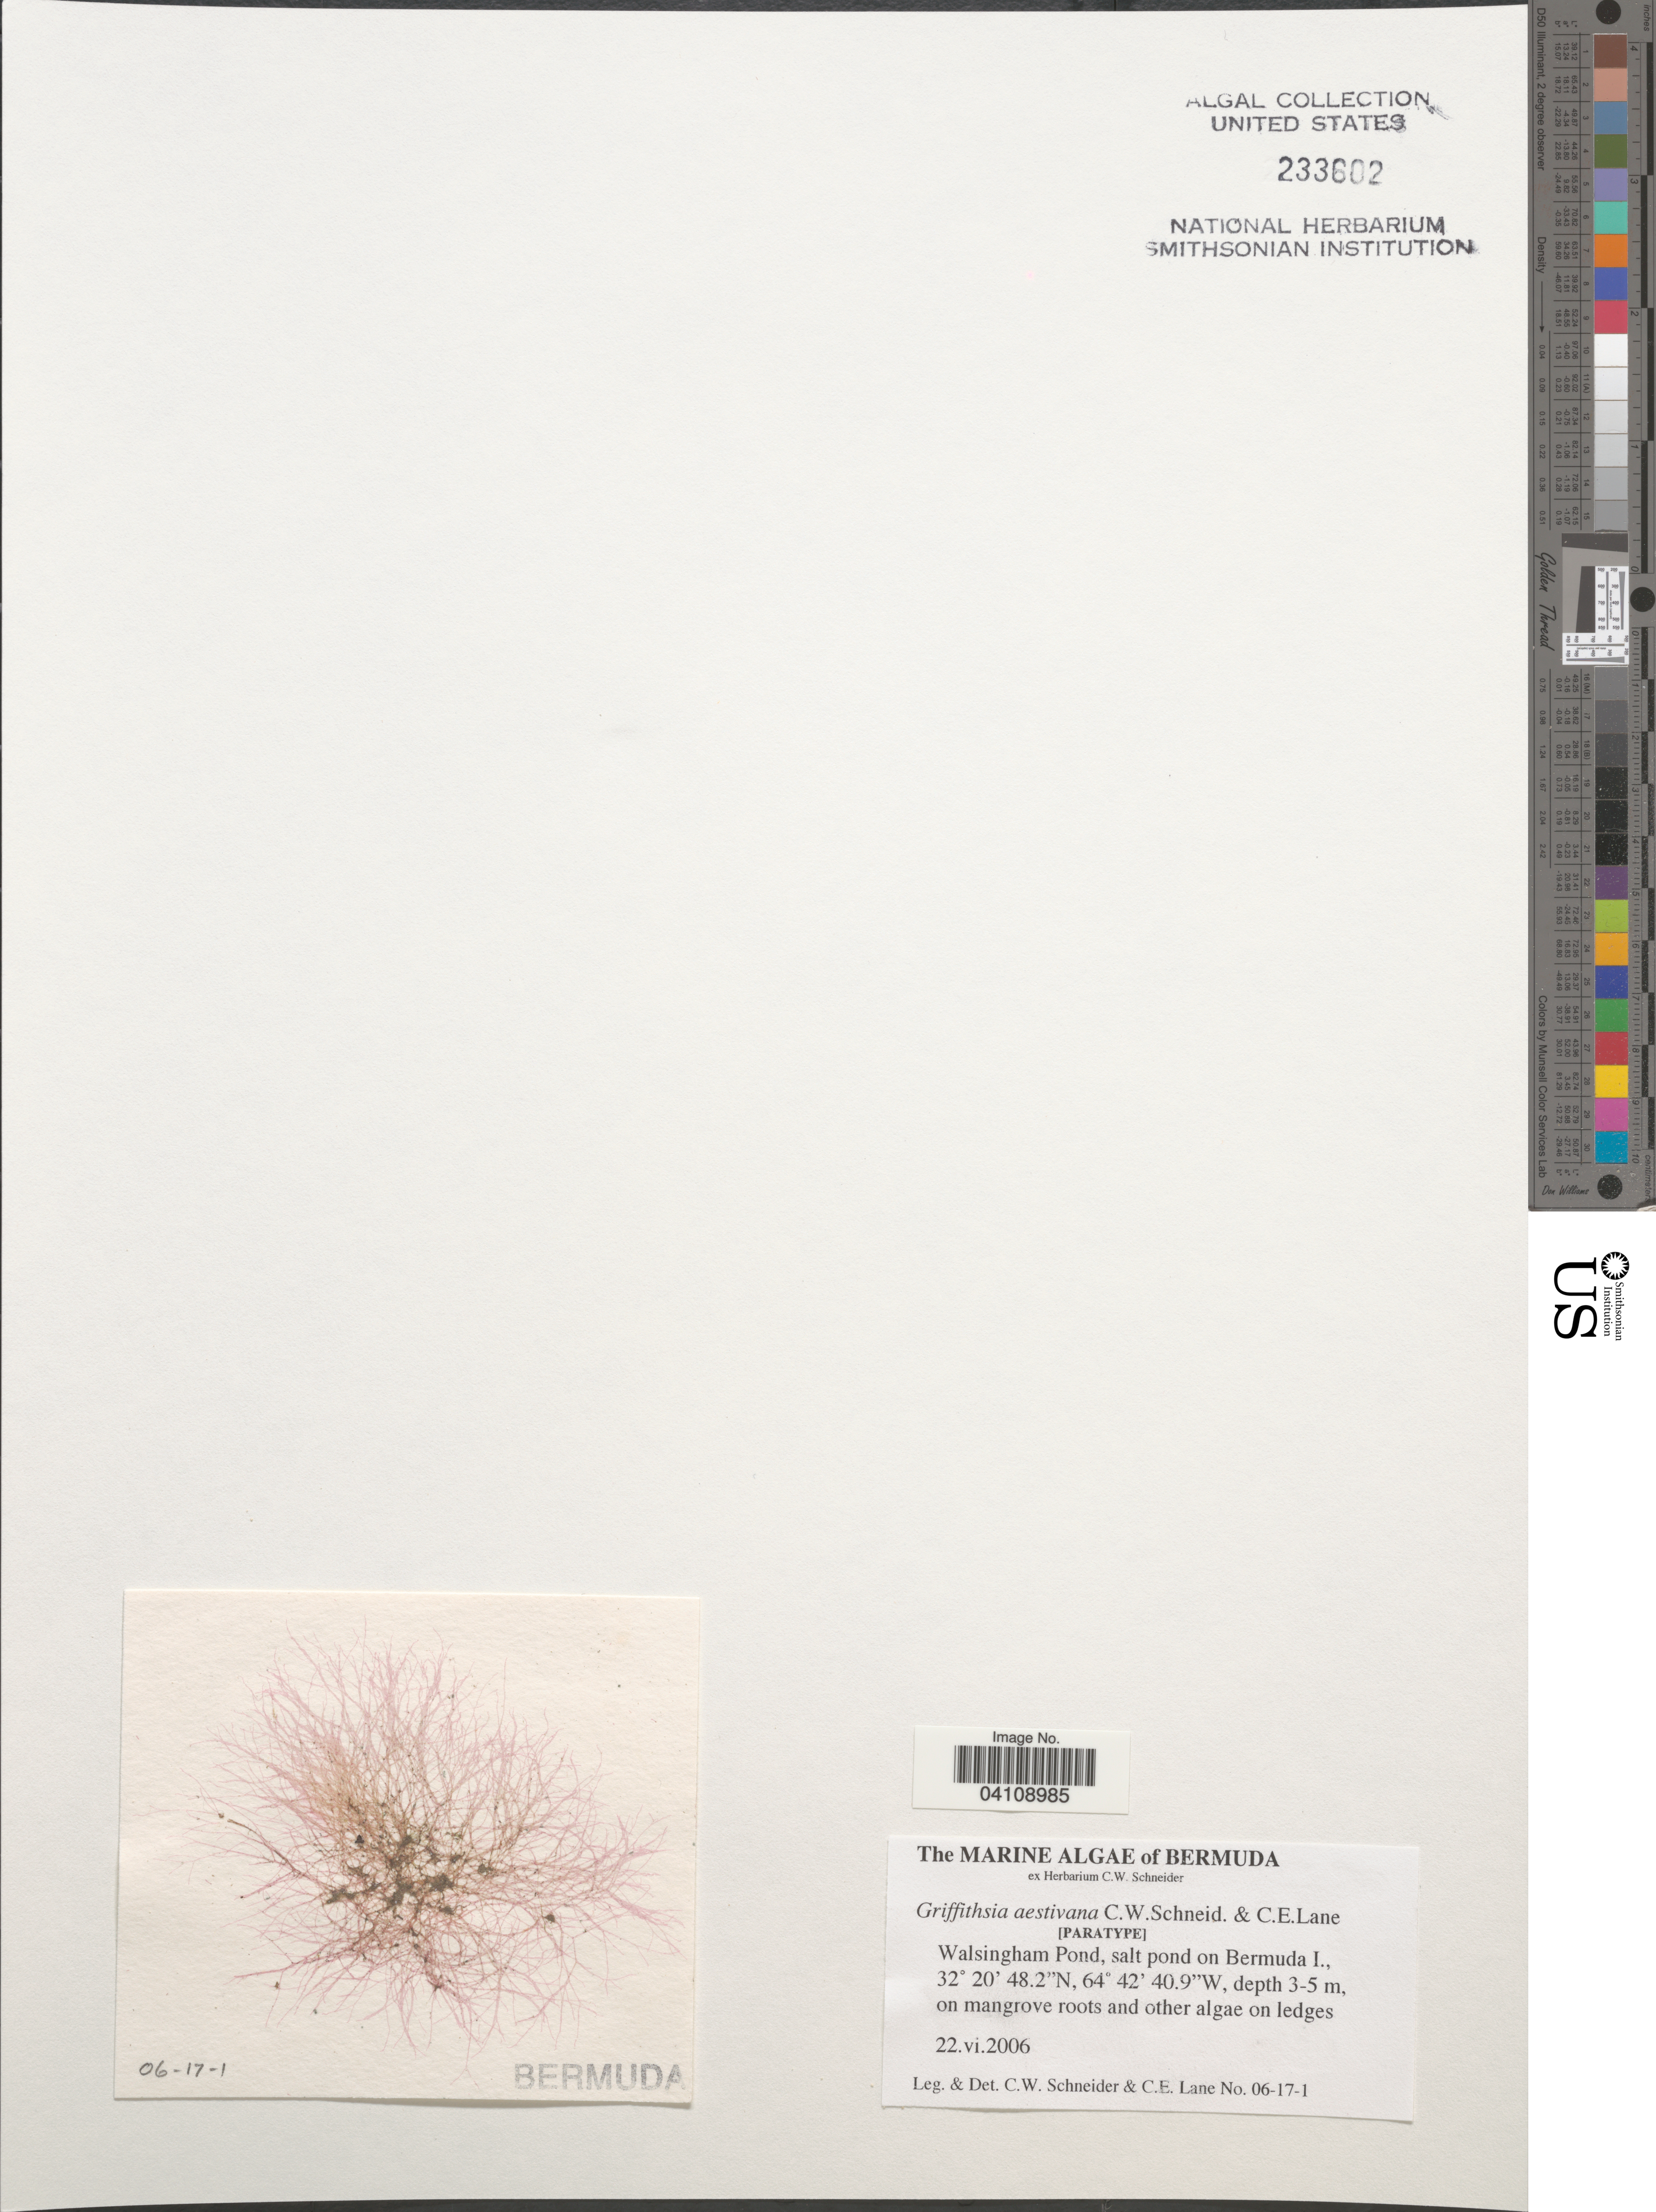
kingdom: Plantae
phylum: Rhodophyta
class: Florideophyceae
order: Ceramiales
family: Wrangeliaceae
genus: Griffithsia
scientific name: Griffithsia aestivana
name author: C.W. Schneid. & C.E. Lane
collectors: C. W.Schneider & C. E. Lane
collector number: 06-17-1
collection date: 2006-06-22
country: Bermuda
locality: Walsingham Pond, salt pond on Bermuda I.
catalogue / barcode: US 233602